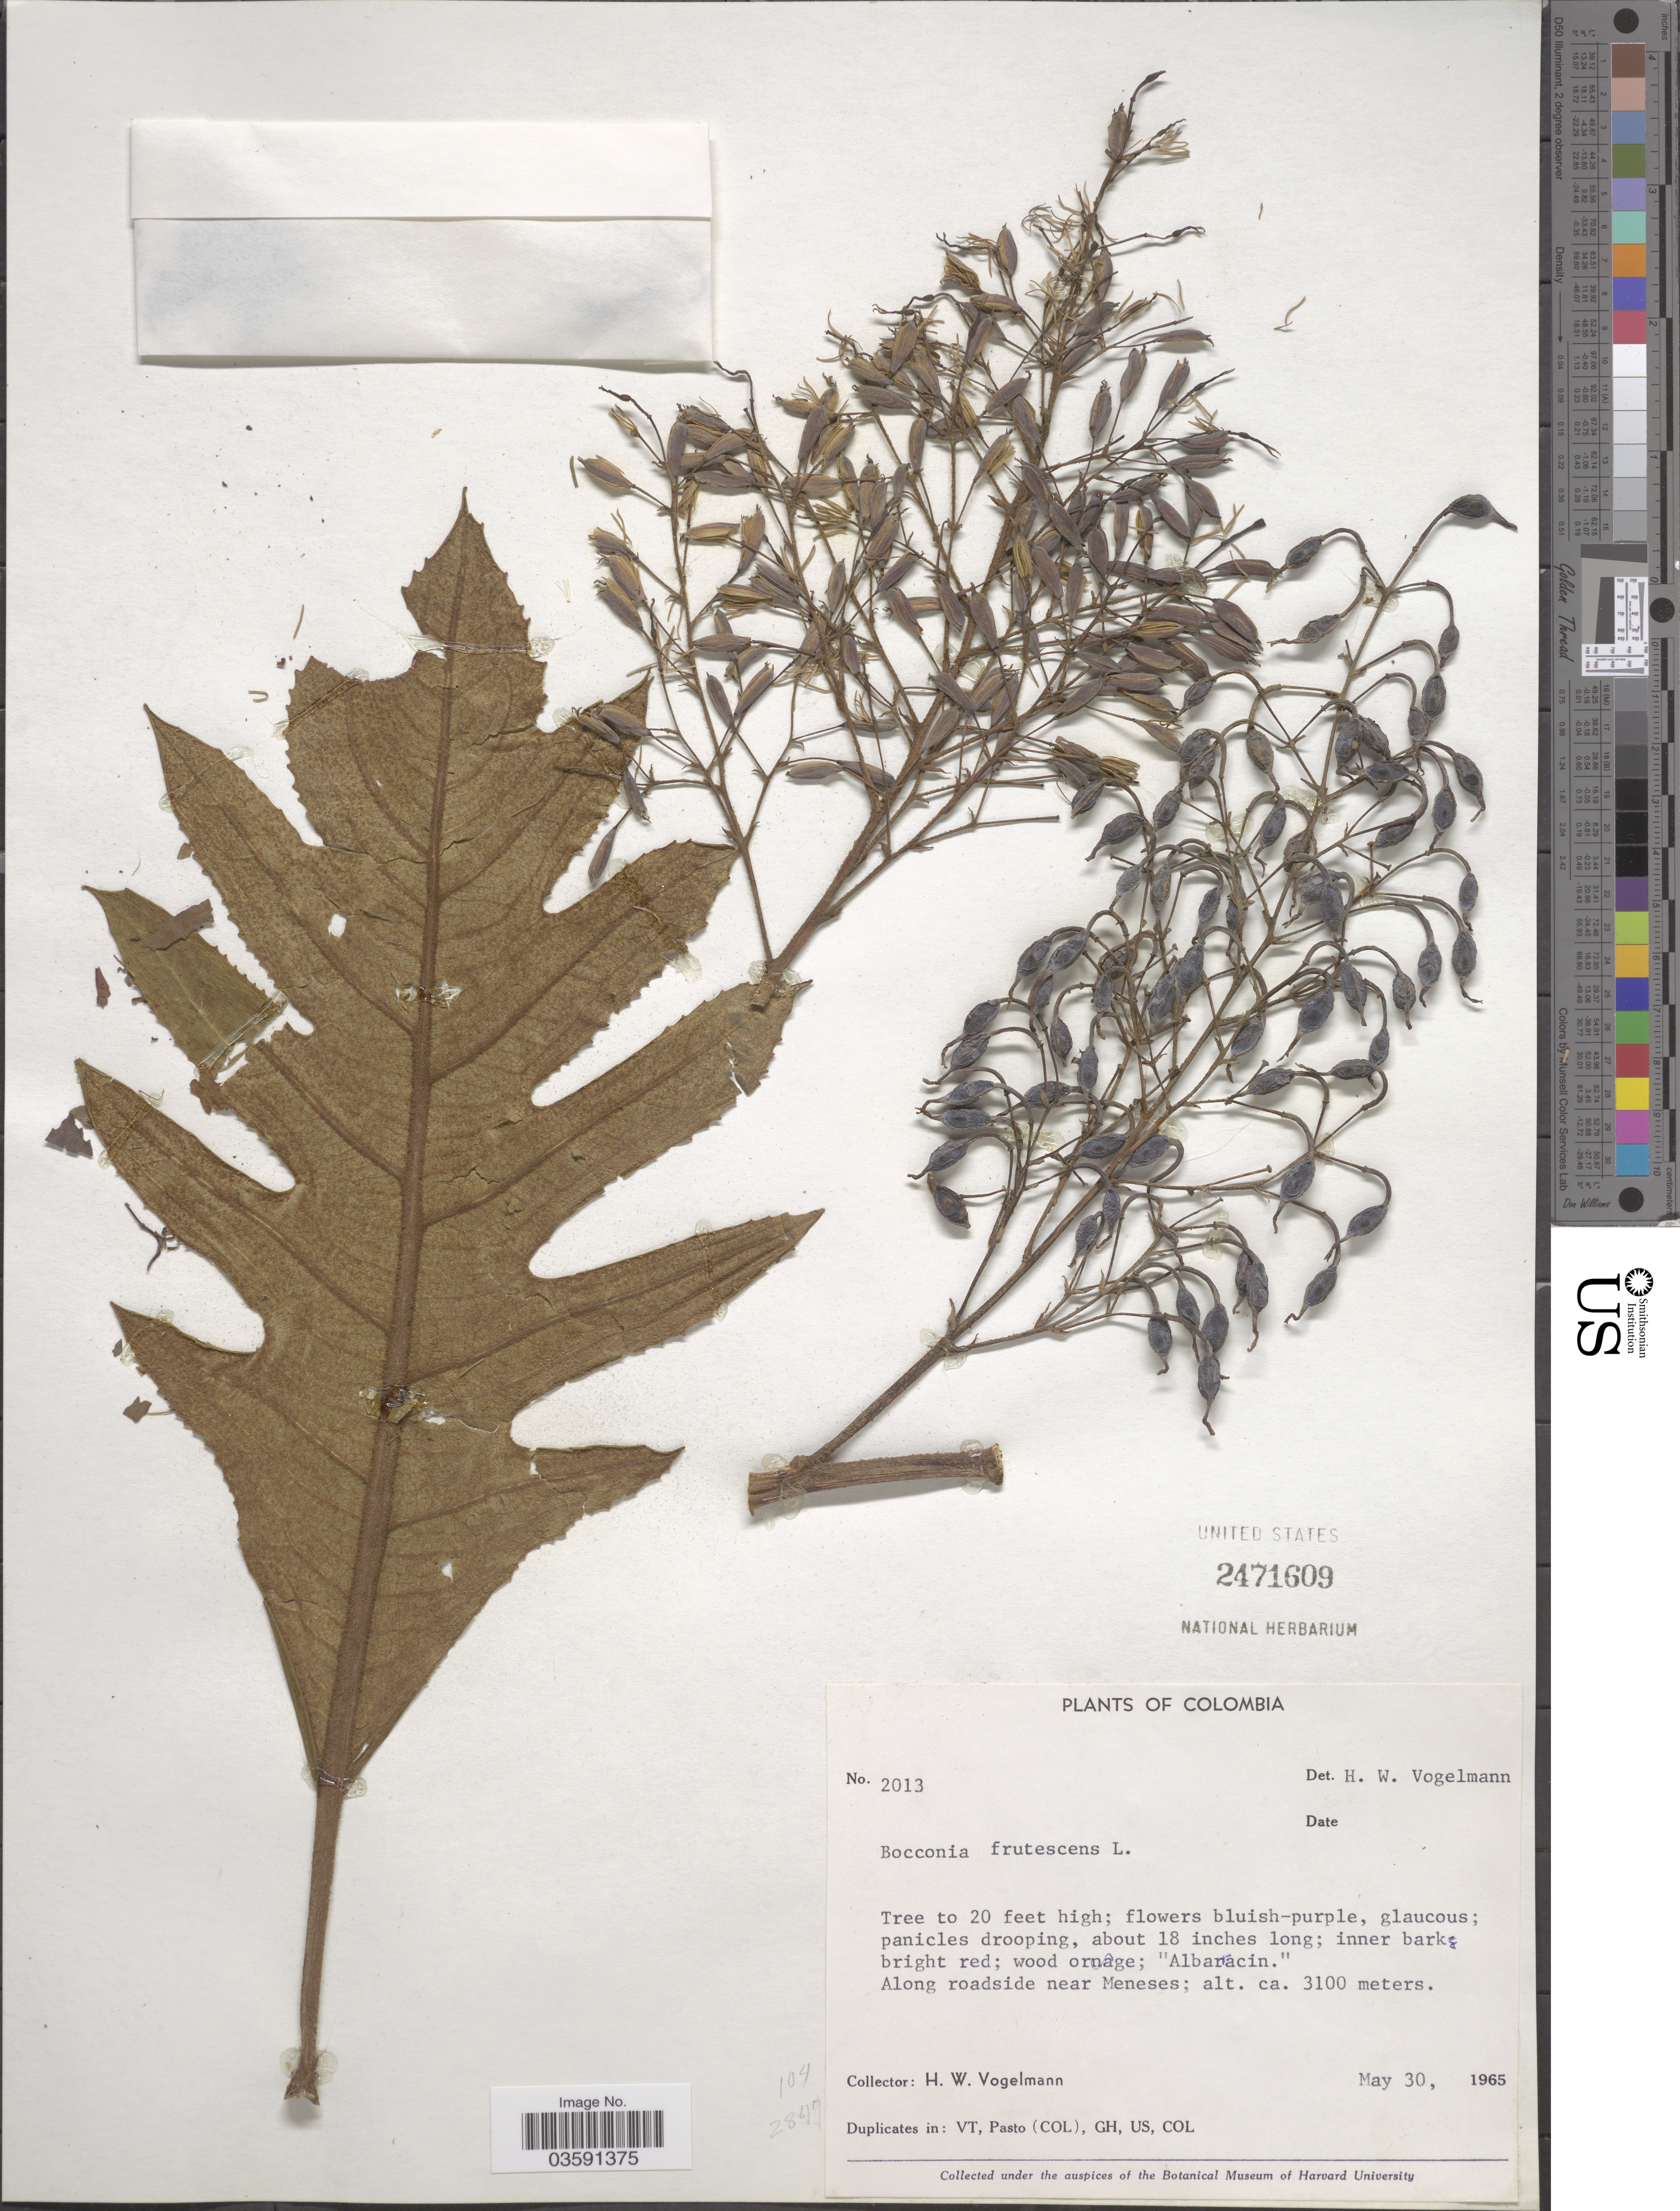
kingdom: Plantae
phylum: Tracheophyta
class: Magnoliopsida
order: Ranunculales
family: Papaveraceae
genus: Bocconia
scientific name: Bocconia integrifolia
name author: Bonpl.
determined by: Strong, Mark T., (BOT), Smithsonian Institution - National Museum of Natural History (UNITED STATES)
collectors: H. Vogelmann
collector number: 2013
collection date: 1965-05-30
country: Colombia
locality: Along roadside near Meneses.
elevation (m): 3100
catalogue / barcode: US 2471609